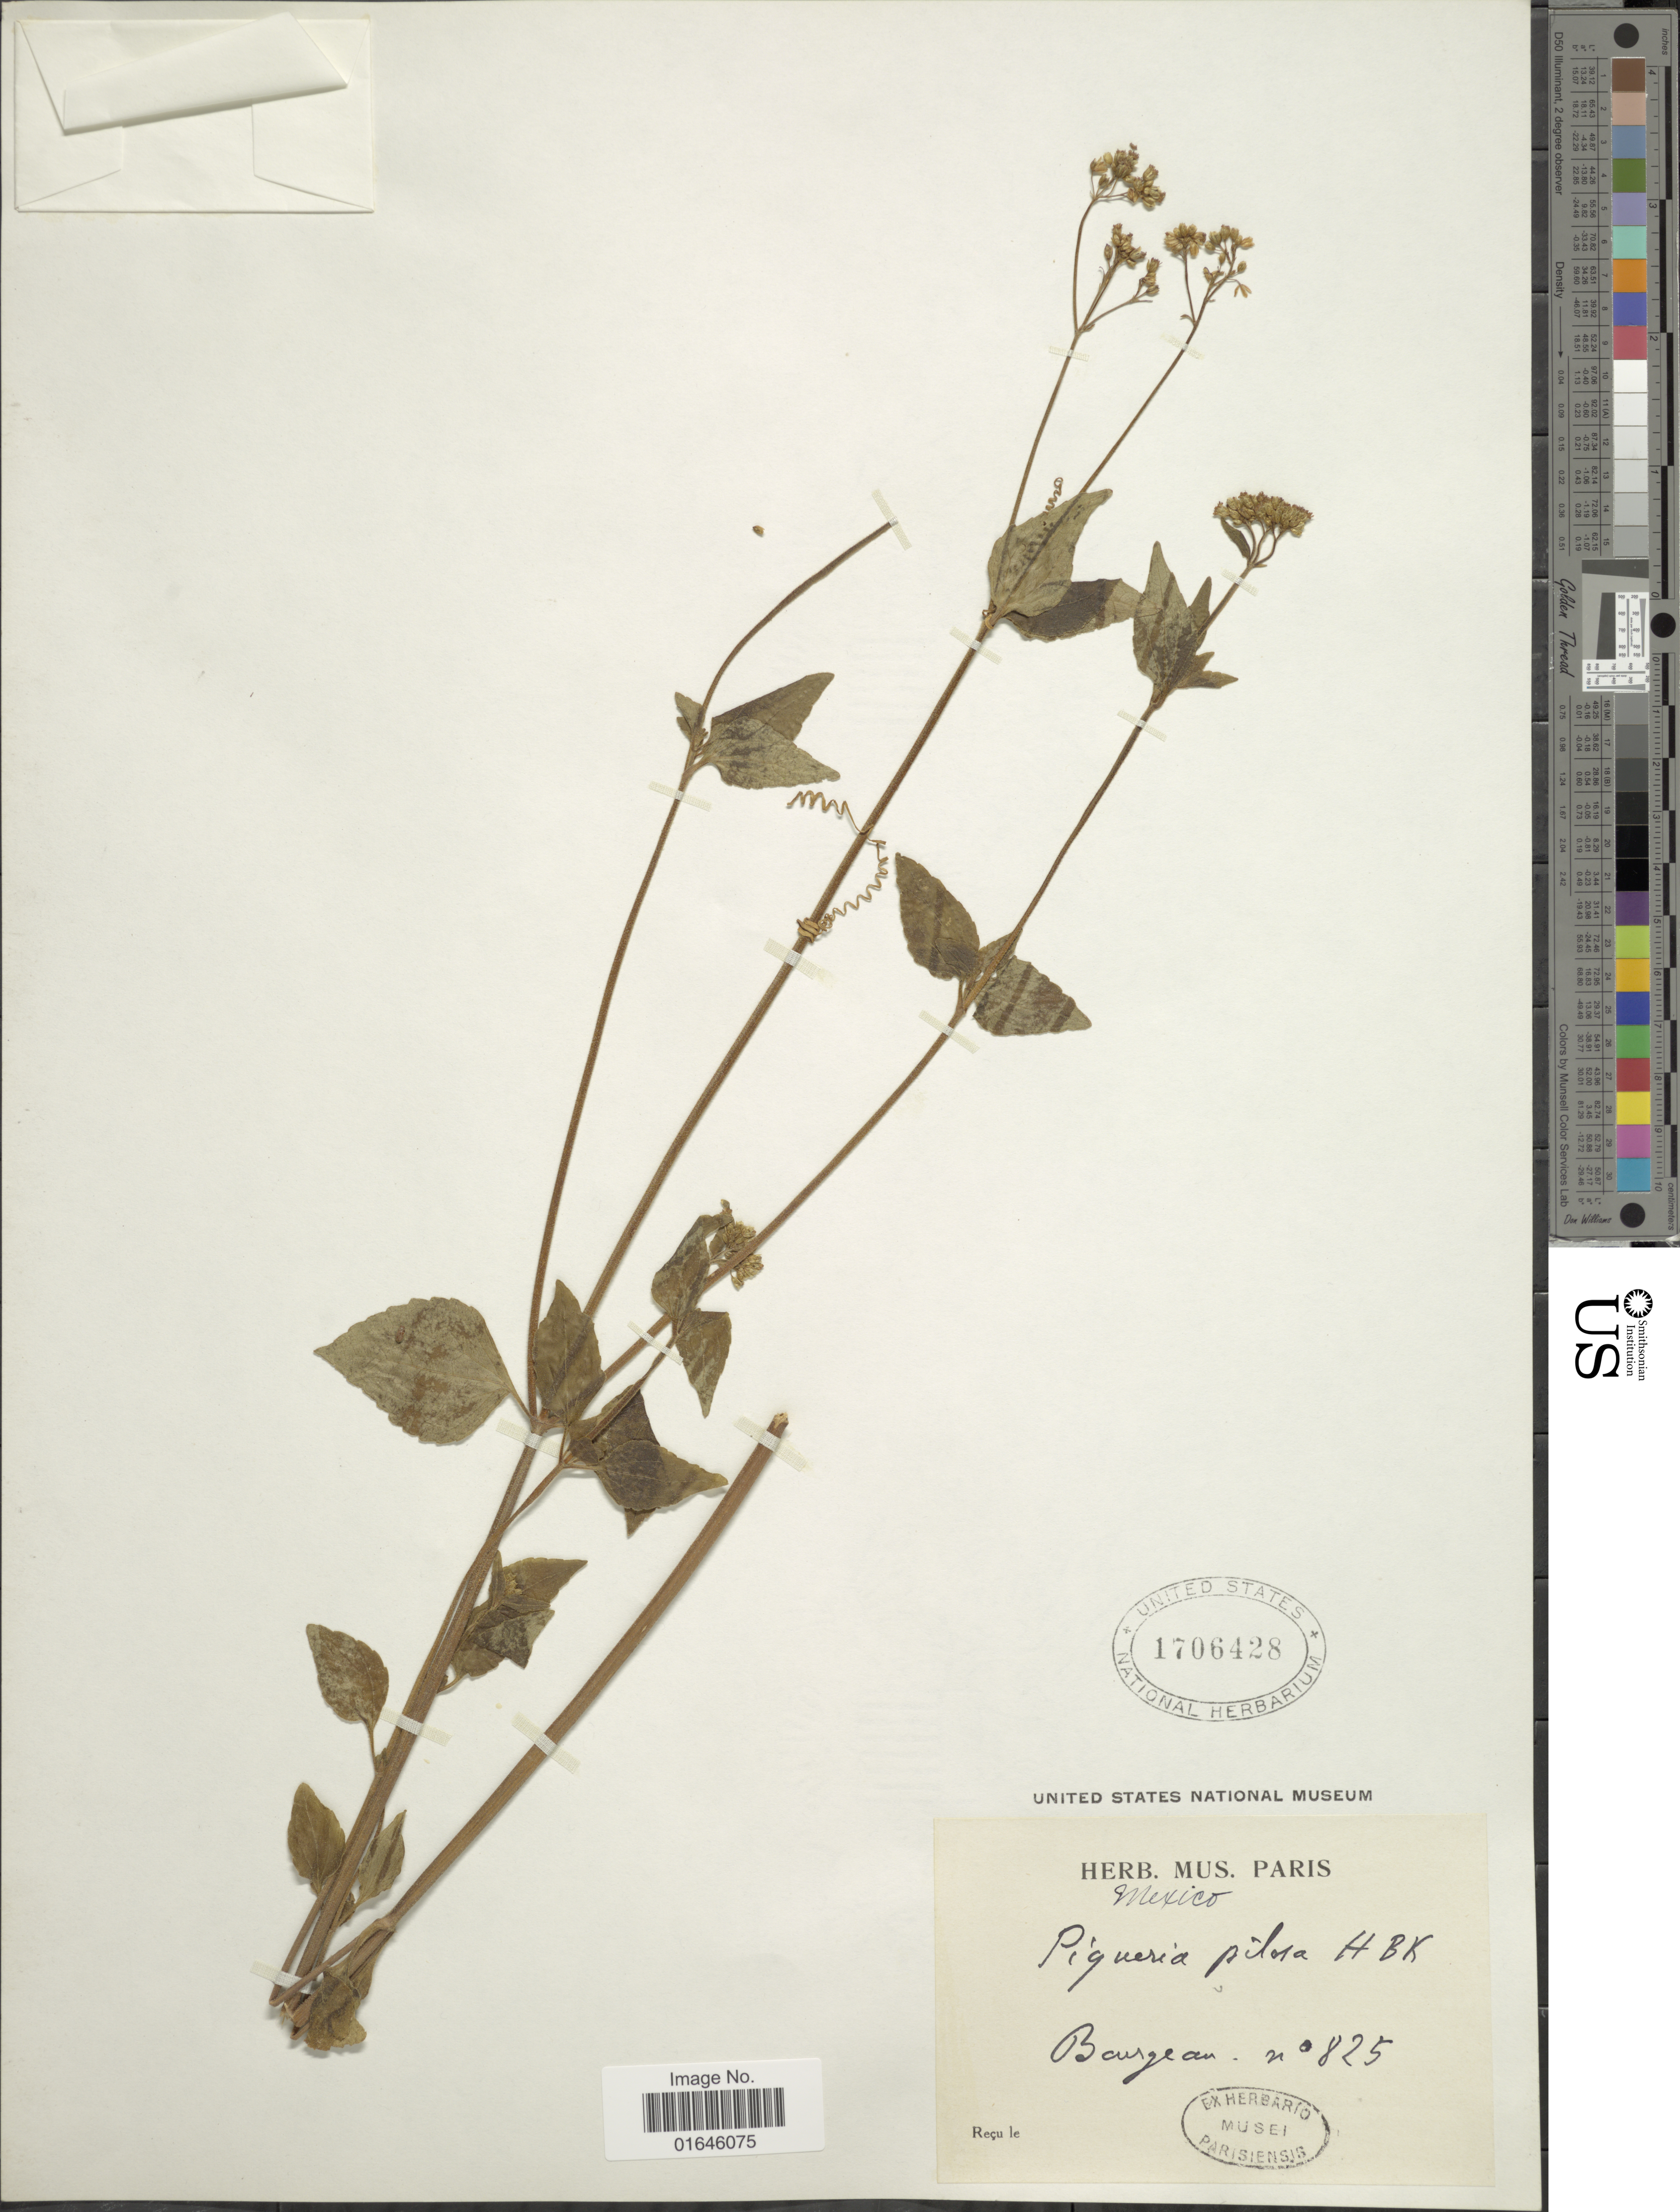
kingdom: Plantae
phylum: Tracheophyta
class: Magnoliopsida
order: Asterales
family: Asteraceae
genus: Piqueria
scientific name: Piqueria pilosa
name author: Kunth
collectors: -. Bourgeau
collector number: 825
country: Mexico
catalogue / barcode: US 1706428